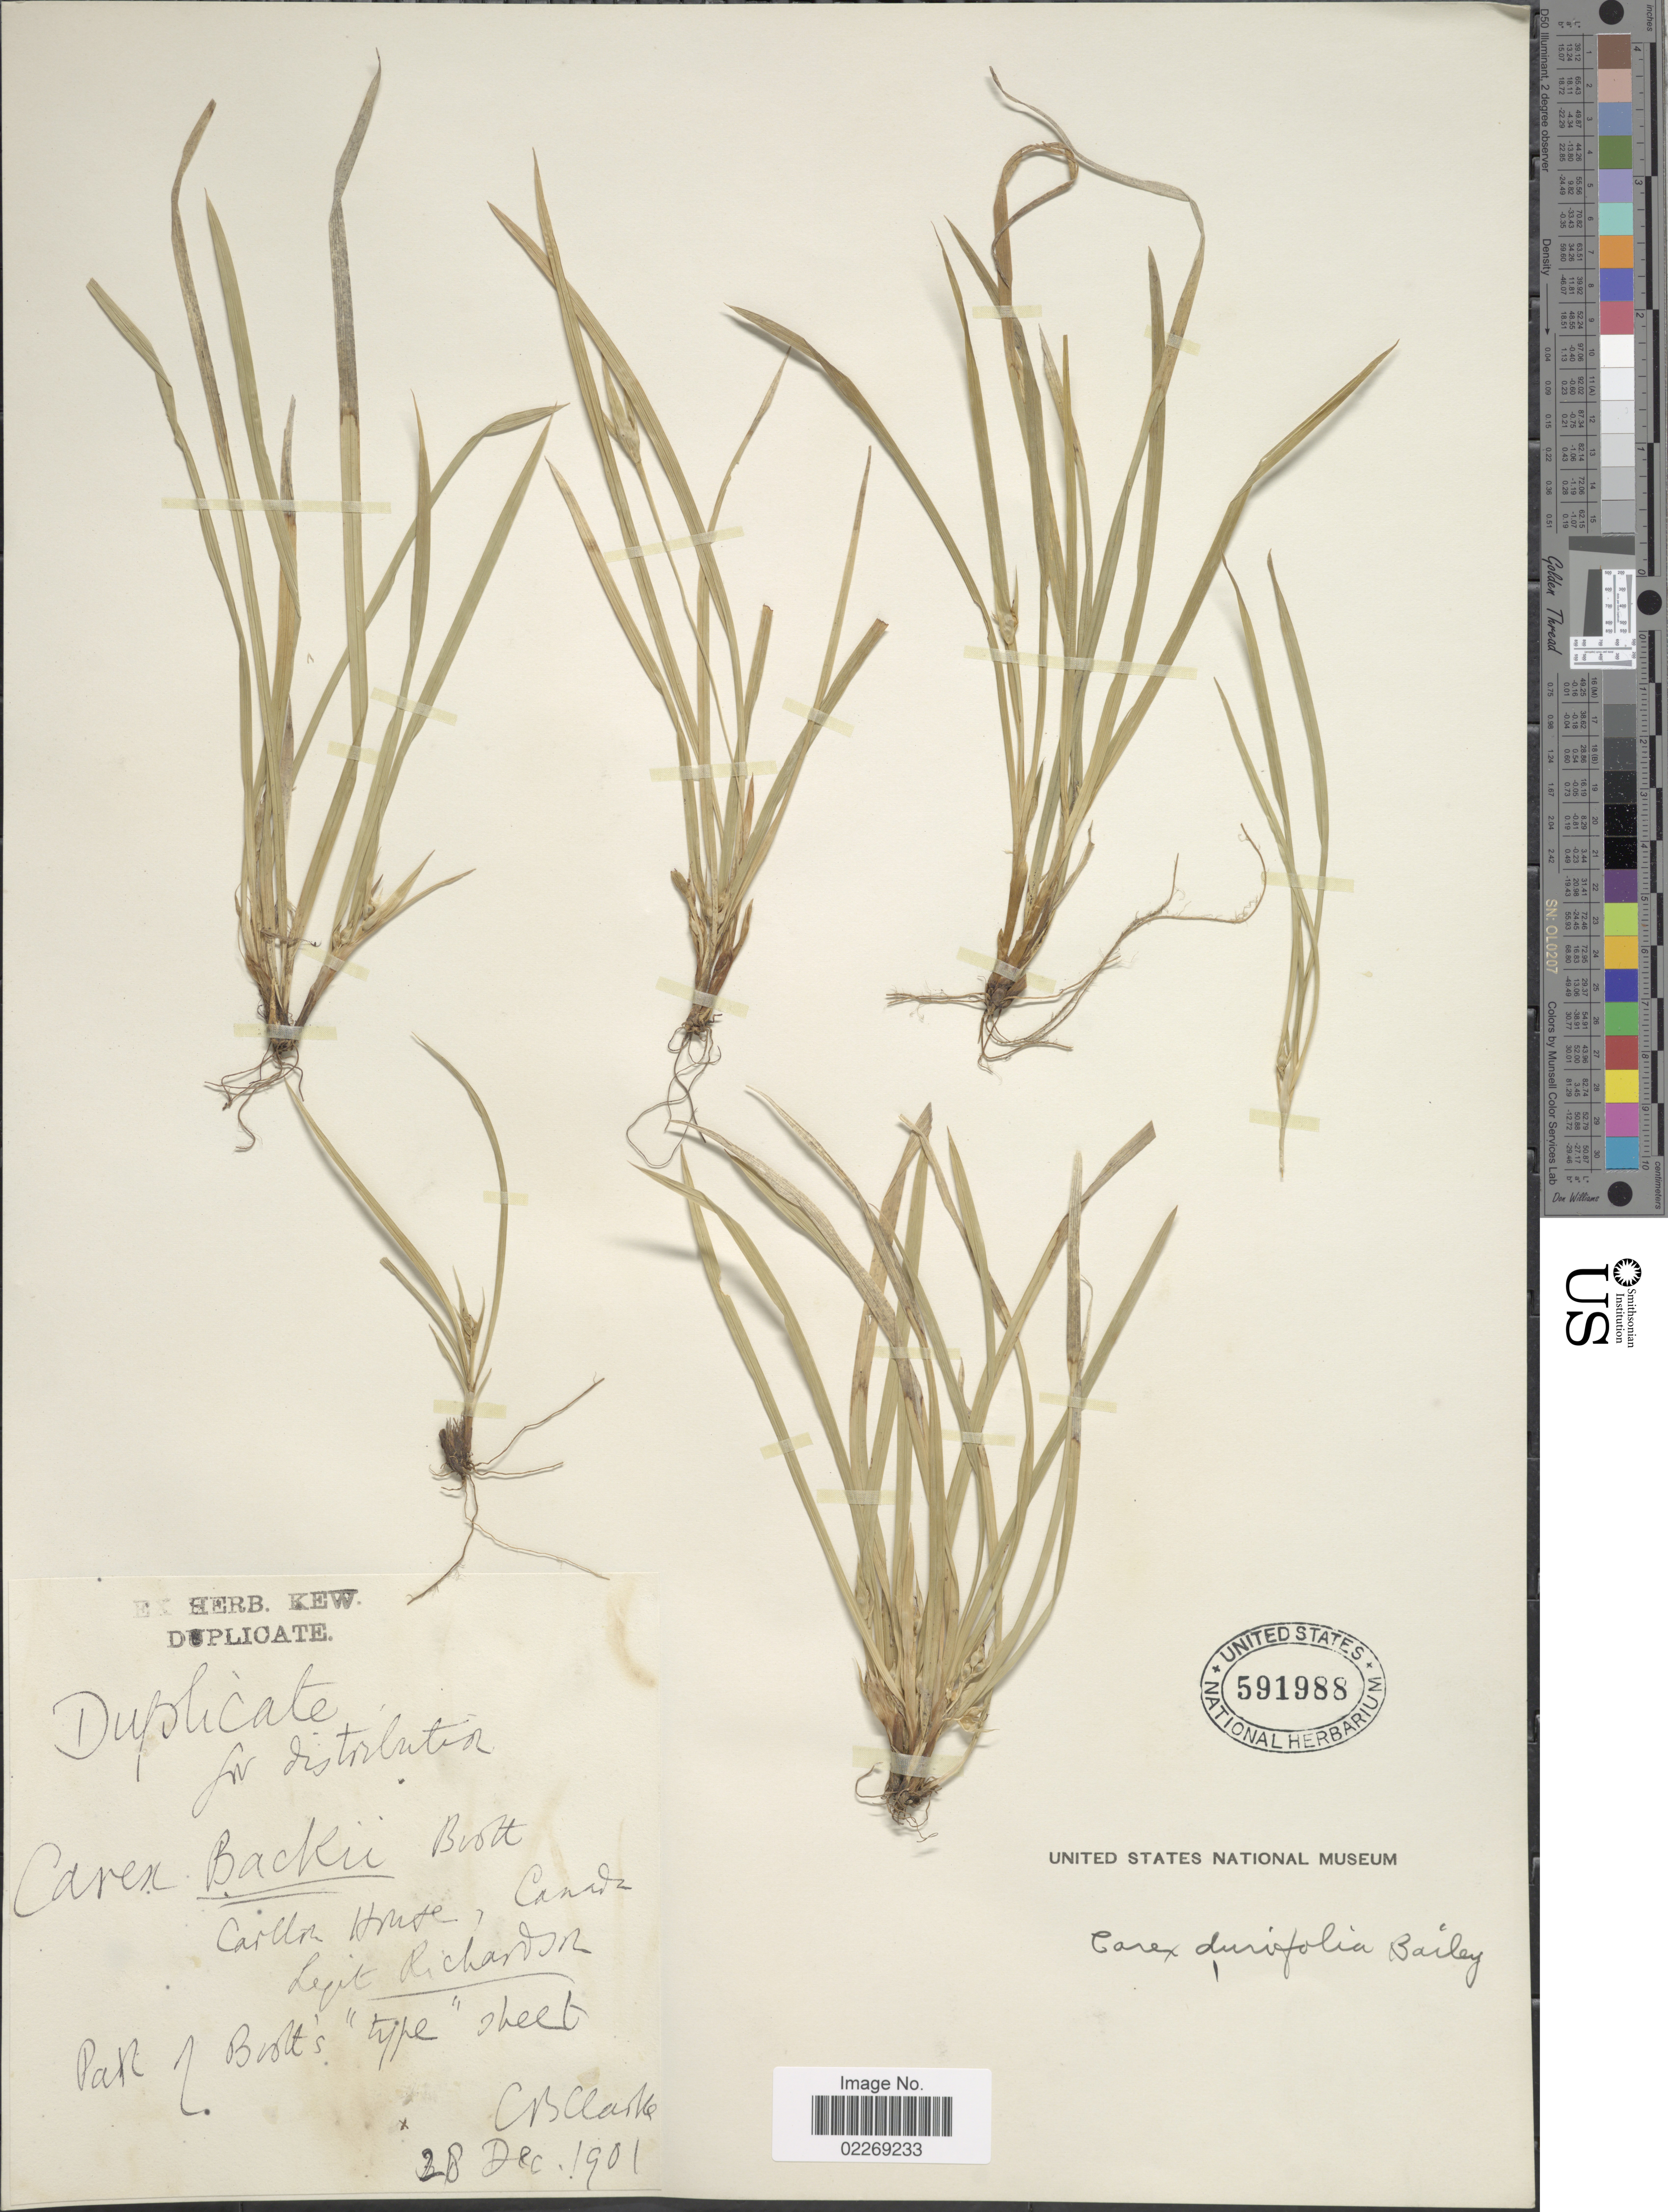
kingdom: Plantae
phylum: Tracheophyta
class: Liliopsida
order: Poales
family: Cyperaceae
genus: Carex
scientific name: Carex backii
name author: Boott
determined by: Strong, Mark T., (BOT), Smithsonian Institution - National Museum of Natural History (UNITED STATES)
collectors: -- Richardson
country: Canada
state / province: Saskatchewan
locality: Carlton House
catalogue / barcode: US 591988